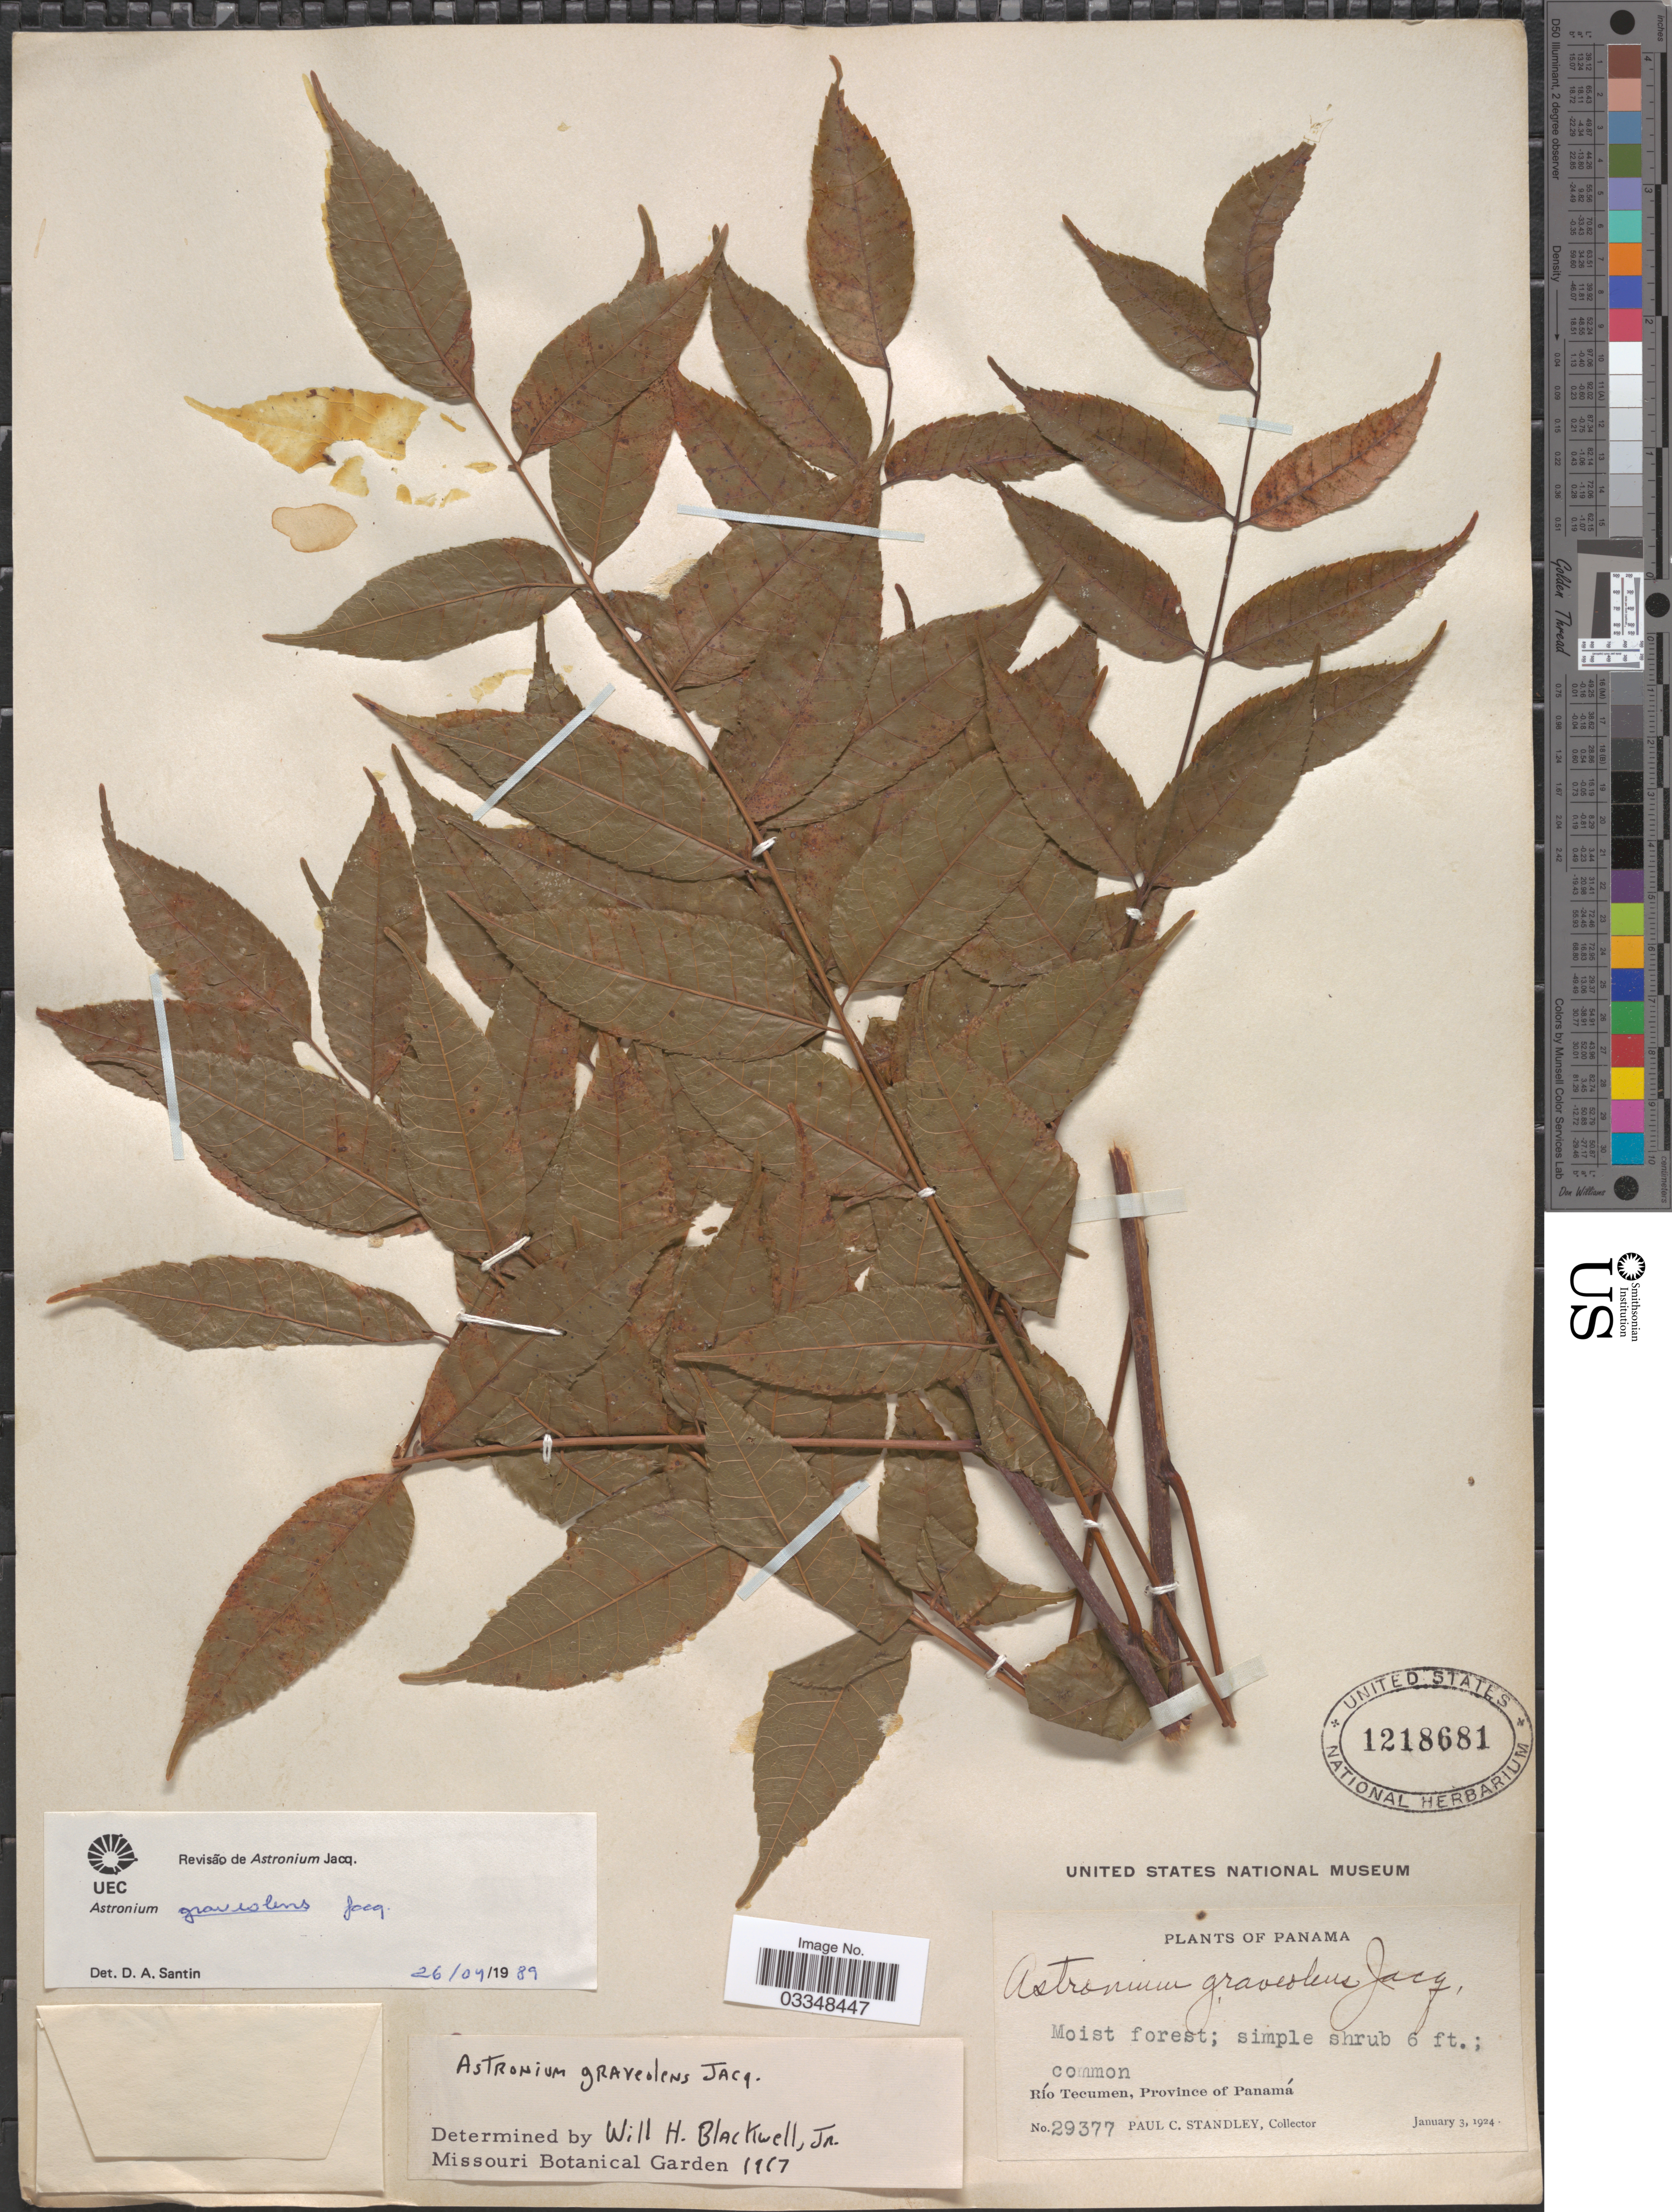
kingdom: Plantae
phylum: Tracheophyta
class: Magnoliopsida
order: Sapindales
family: Anacardiaceae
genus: Astronium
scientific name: Astronium graveolens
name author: Jacq.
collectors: P. C. Standley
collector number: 29377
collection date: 1924-01-03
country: Panama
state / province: Panamá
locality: Río Tecumen.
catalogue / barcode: US 1218681